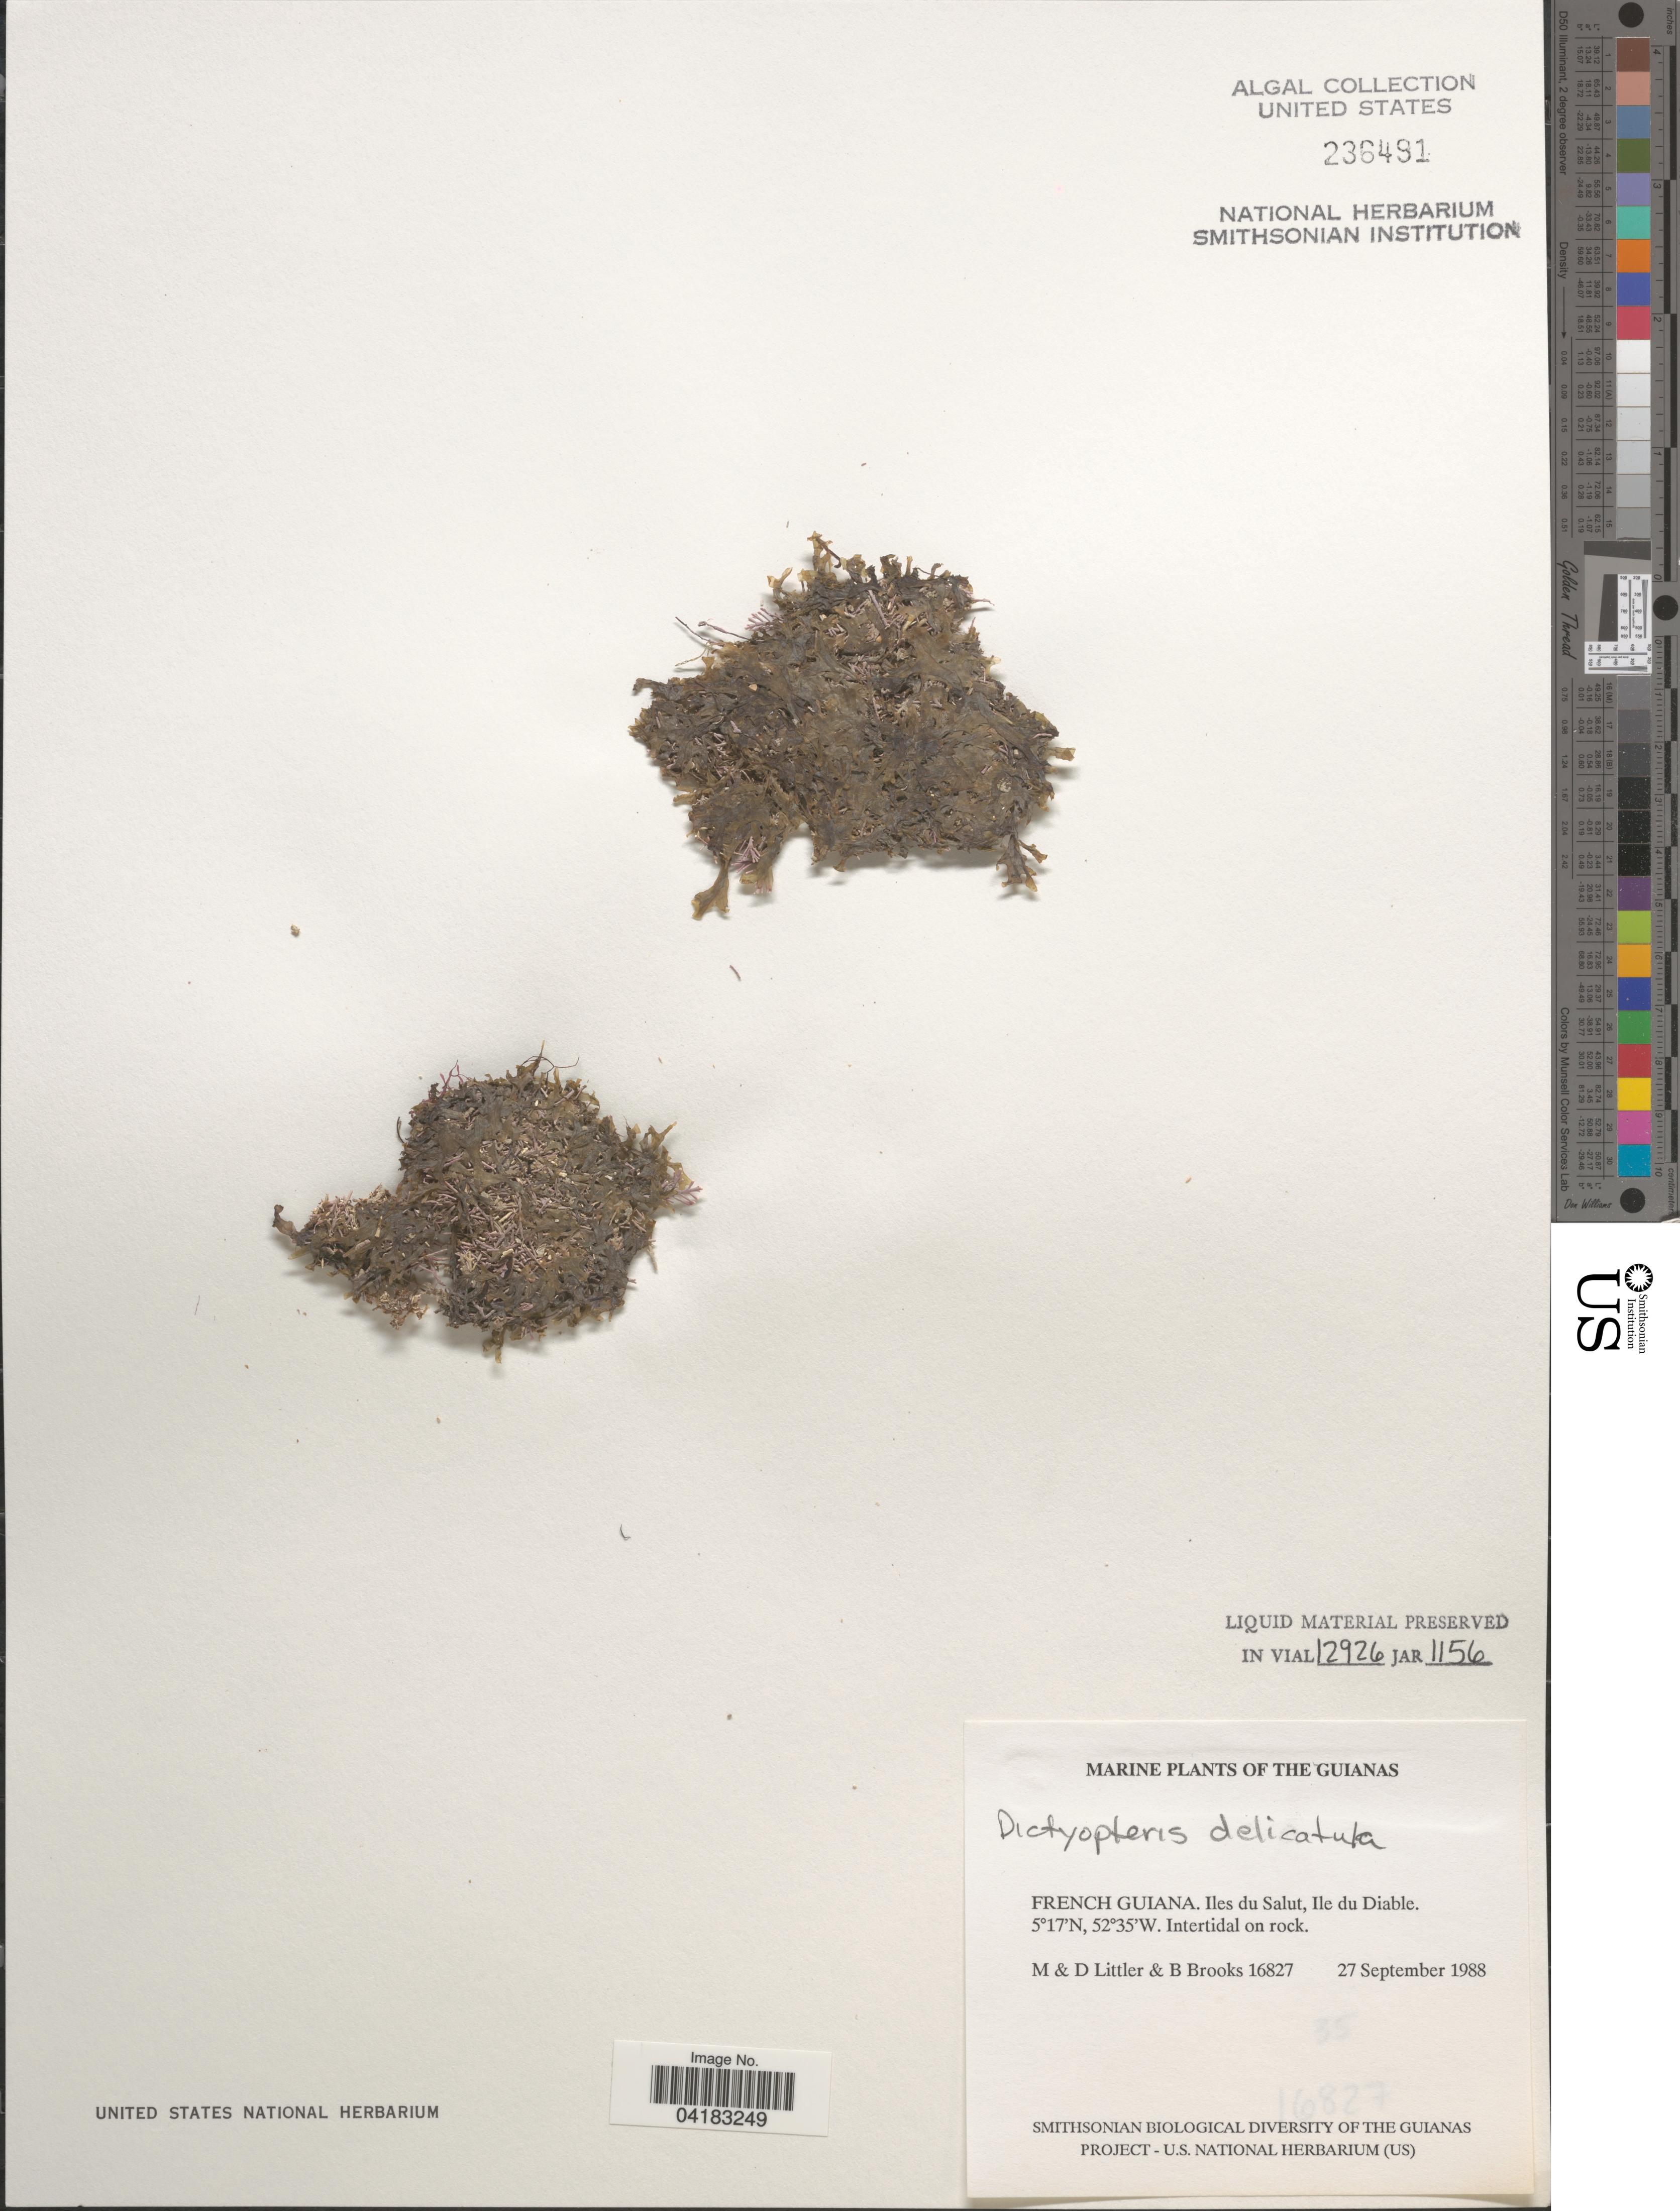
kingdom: Chromista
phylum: Ochrophyta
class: Phaeophyceae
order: Dictyotales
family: Dictyotaceae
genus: Dictyopteris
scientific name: Dictyopteris delicatula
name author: J.V.Lamouroux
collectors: M. Littler, D. S. Littler & B. Brooks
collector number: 16827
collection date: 1988-09-27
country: French Guiana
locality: The Guianas. Iles du Salut, Ile du Diable.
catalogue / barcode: US 236491